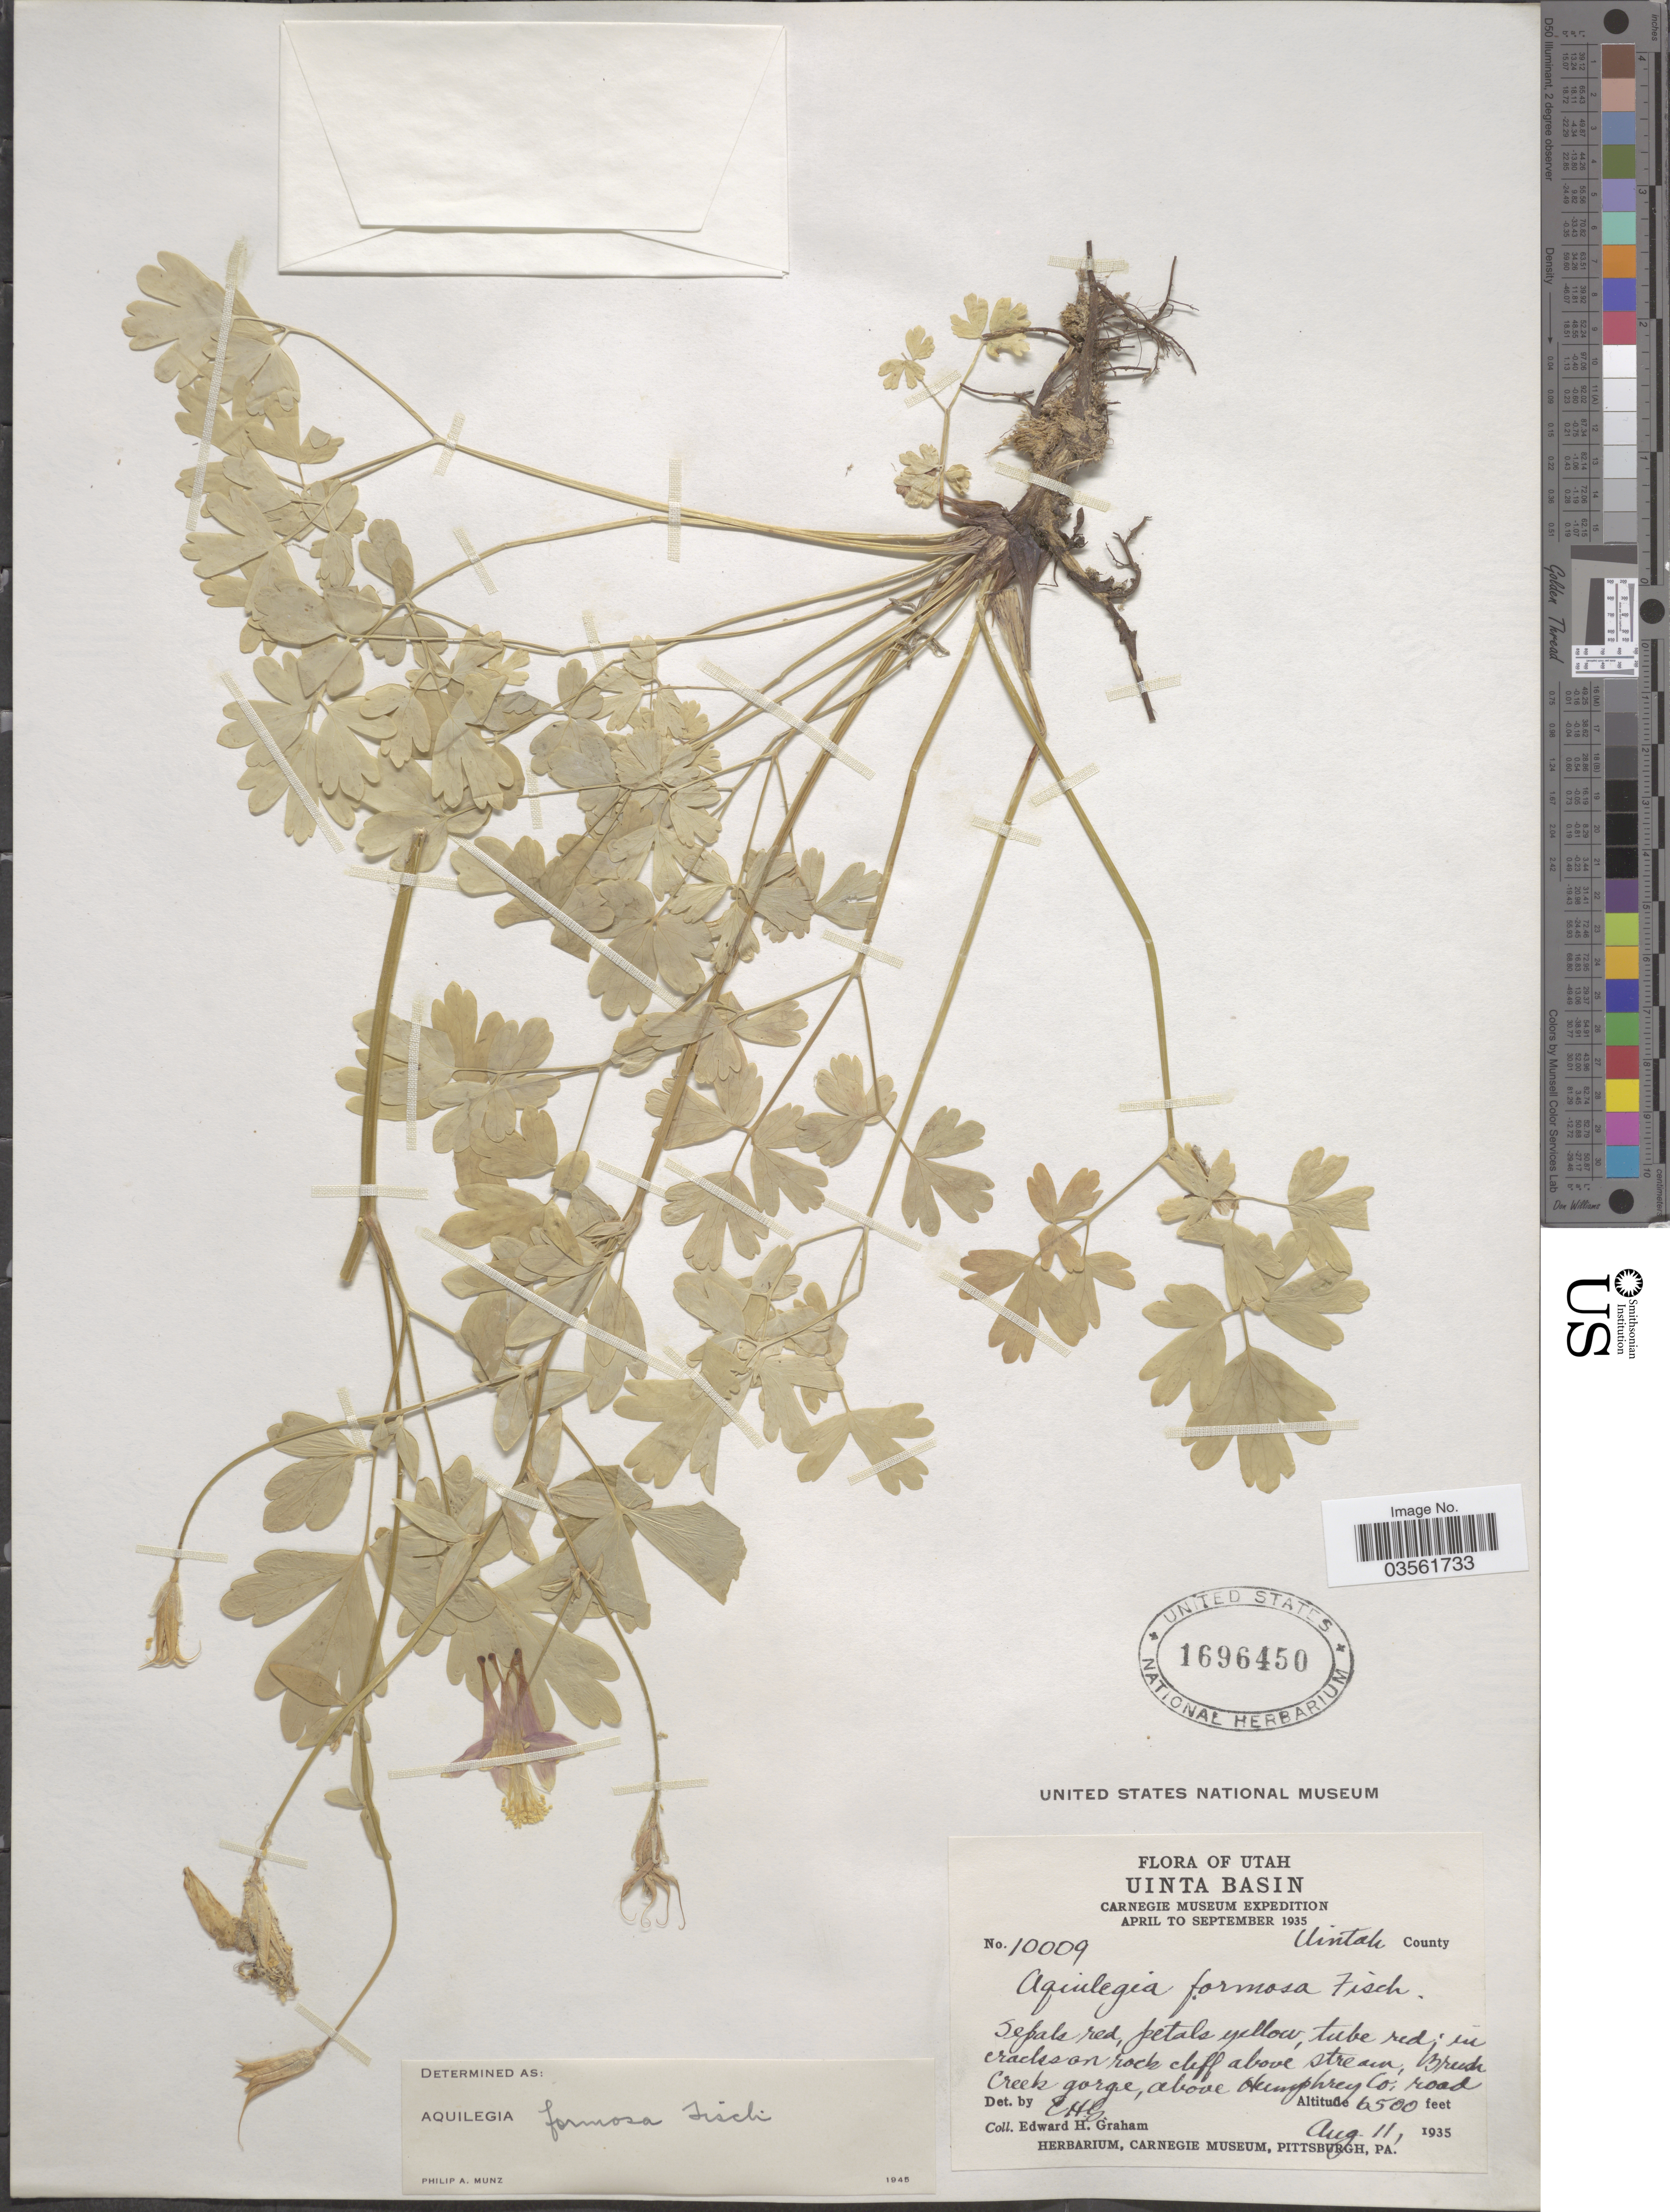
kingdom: Plantae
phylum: Tracheophyta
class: Magnoliopsida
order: Ranunculales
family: Ranunculaceae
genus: Aquilegia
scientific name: Aquilegia formosa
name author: Fisch. ex DC.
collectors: E. H. Graham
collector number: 10009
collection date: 1935-08-11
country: United States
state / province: Utah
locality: Uinta Basin. Uintah County. Breech Creek gorge, above Humphrey Co.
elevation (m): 1981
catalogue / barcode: US 1696450